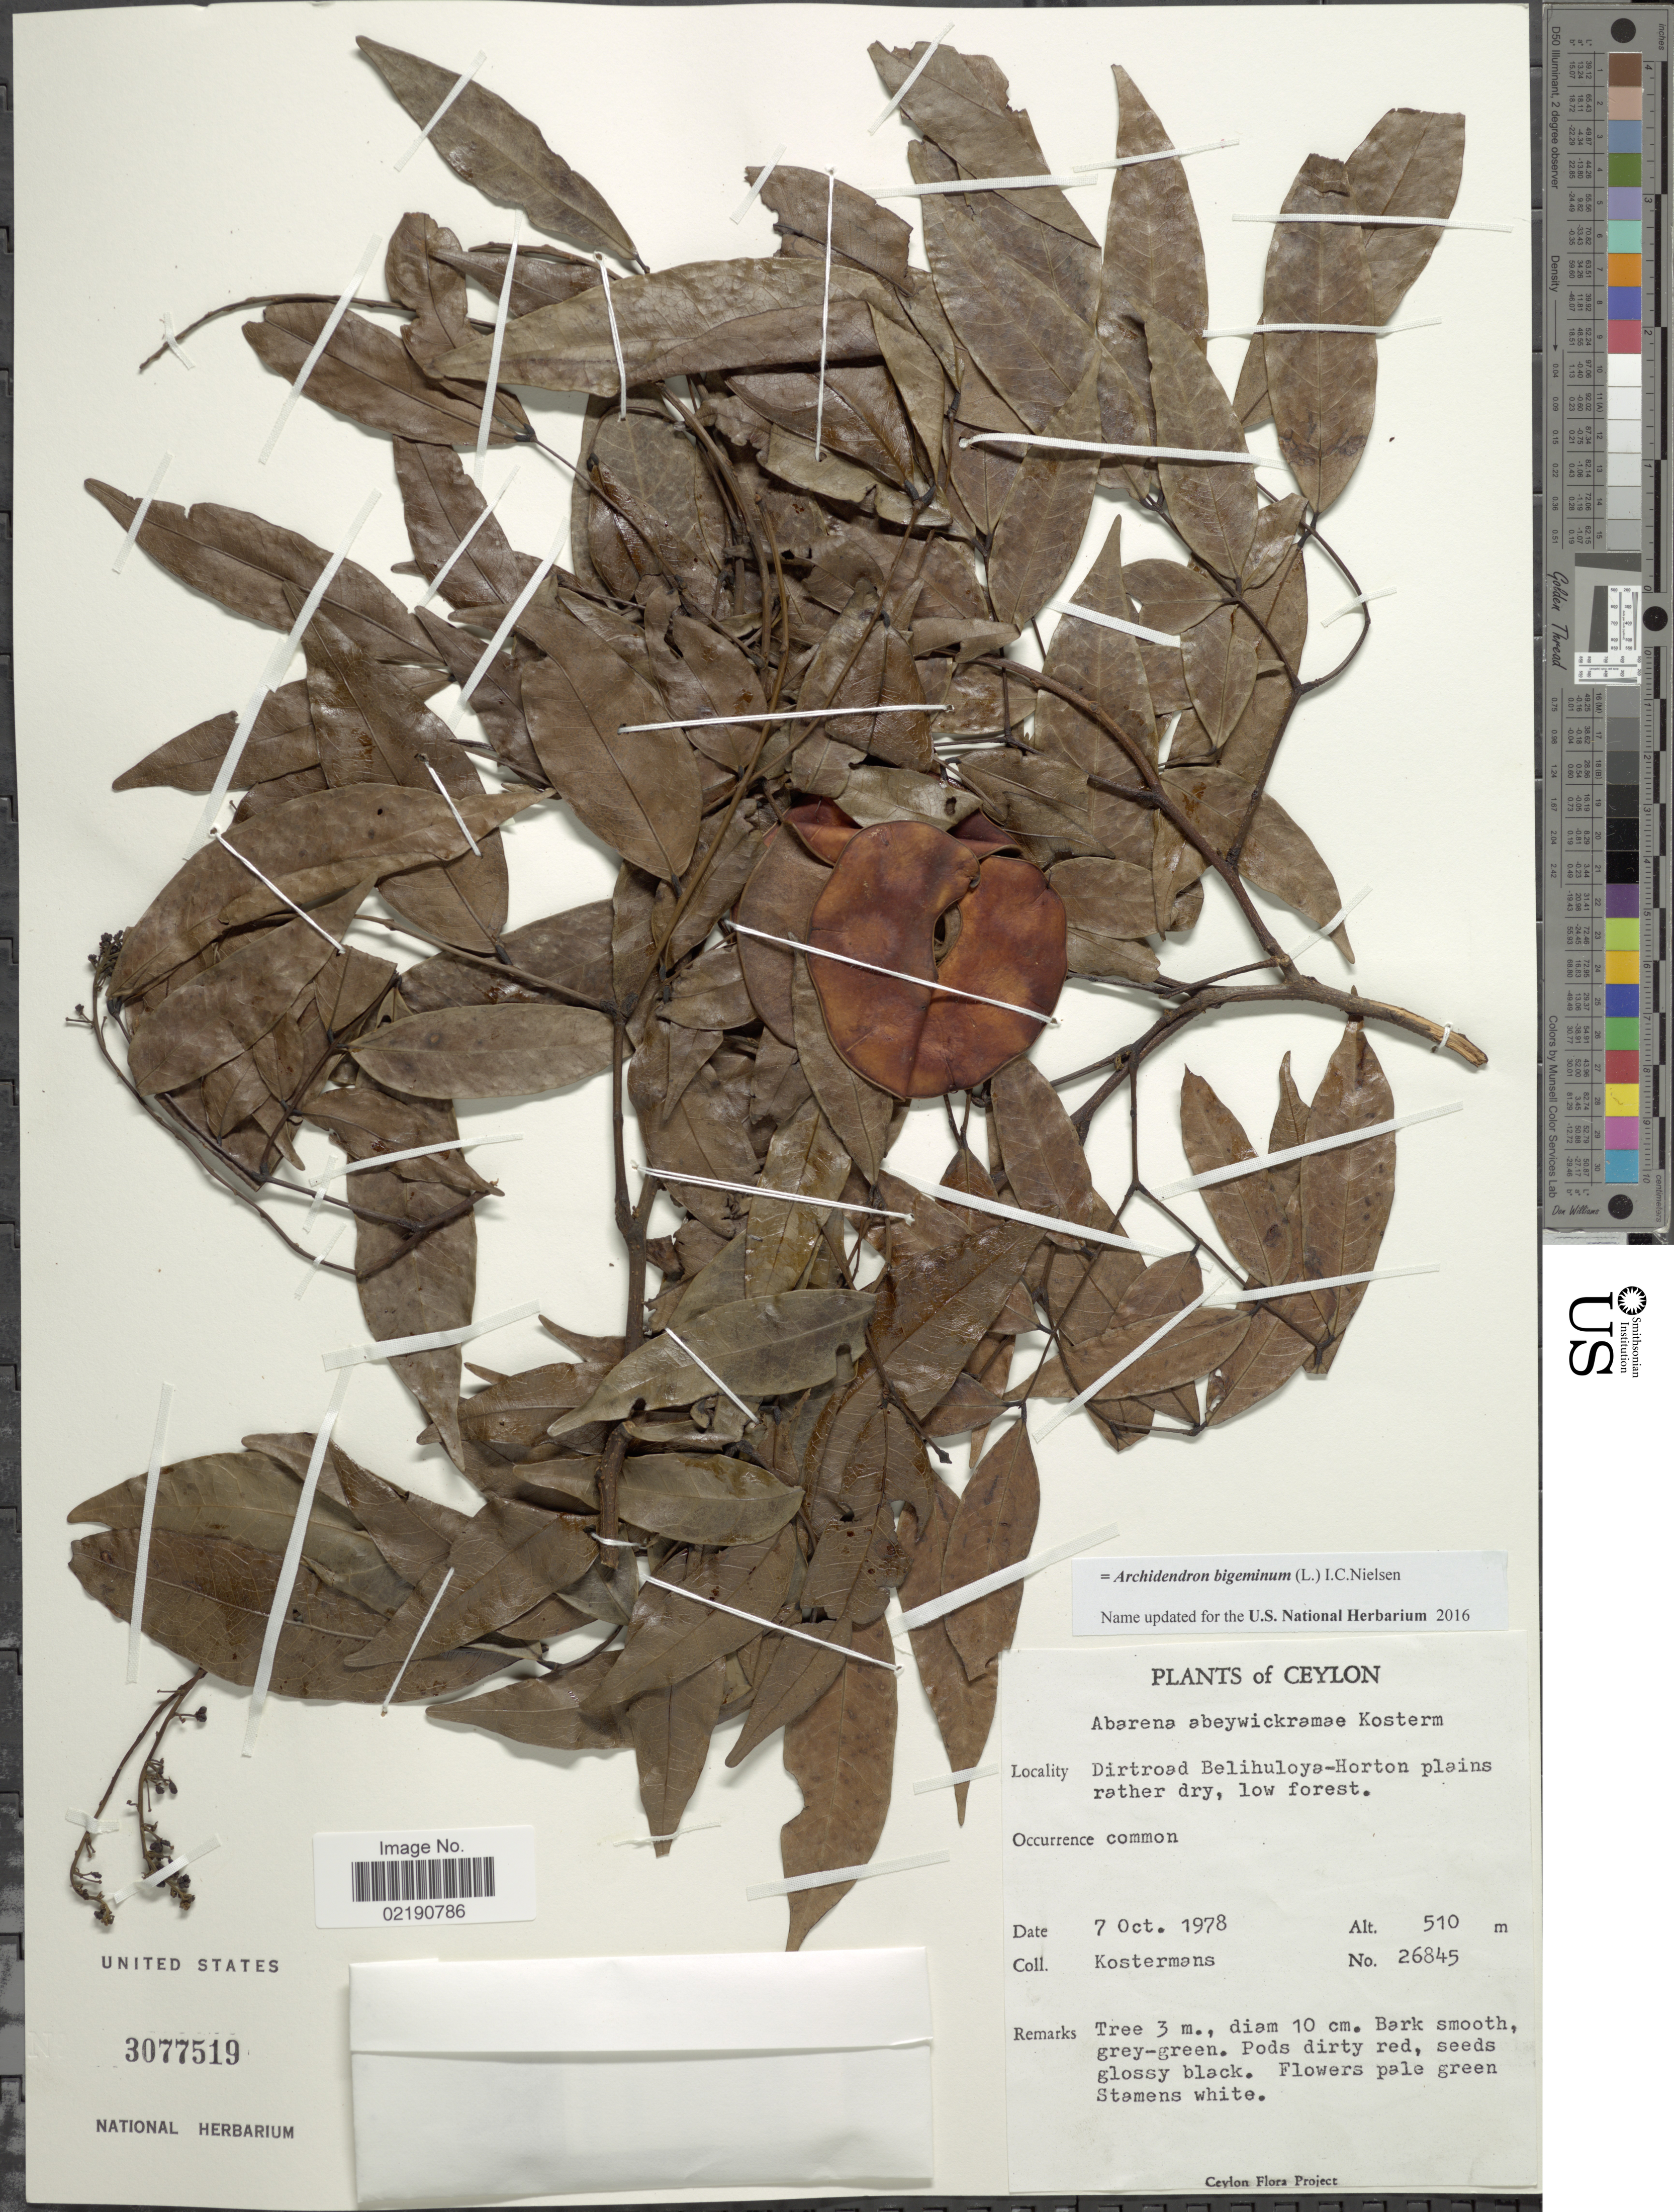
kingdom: Plantae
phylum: Tracheophyta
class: Magnoliopsida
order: Fabales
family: Fabaceae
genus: Archidendron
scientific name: Archidendron bigeminum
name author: I.C. Nielsen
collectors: A. J. G. Kostermans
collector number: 26845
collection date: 1978-10-07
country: Sri Lanka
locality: Ceylon, Dirtroad Belihuloya-Horton plains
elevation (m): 510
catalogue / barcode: US 3077519